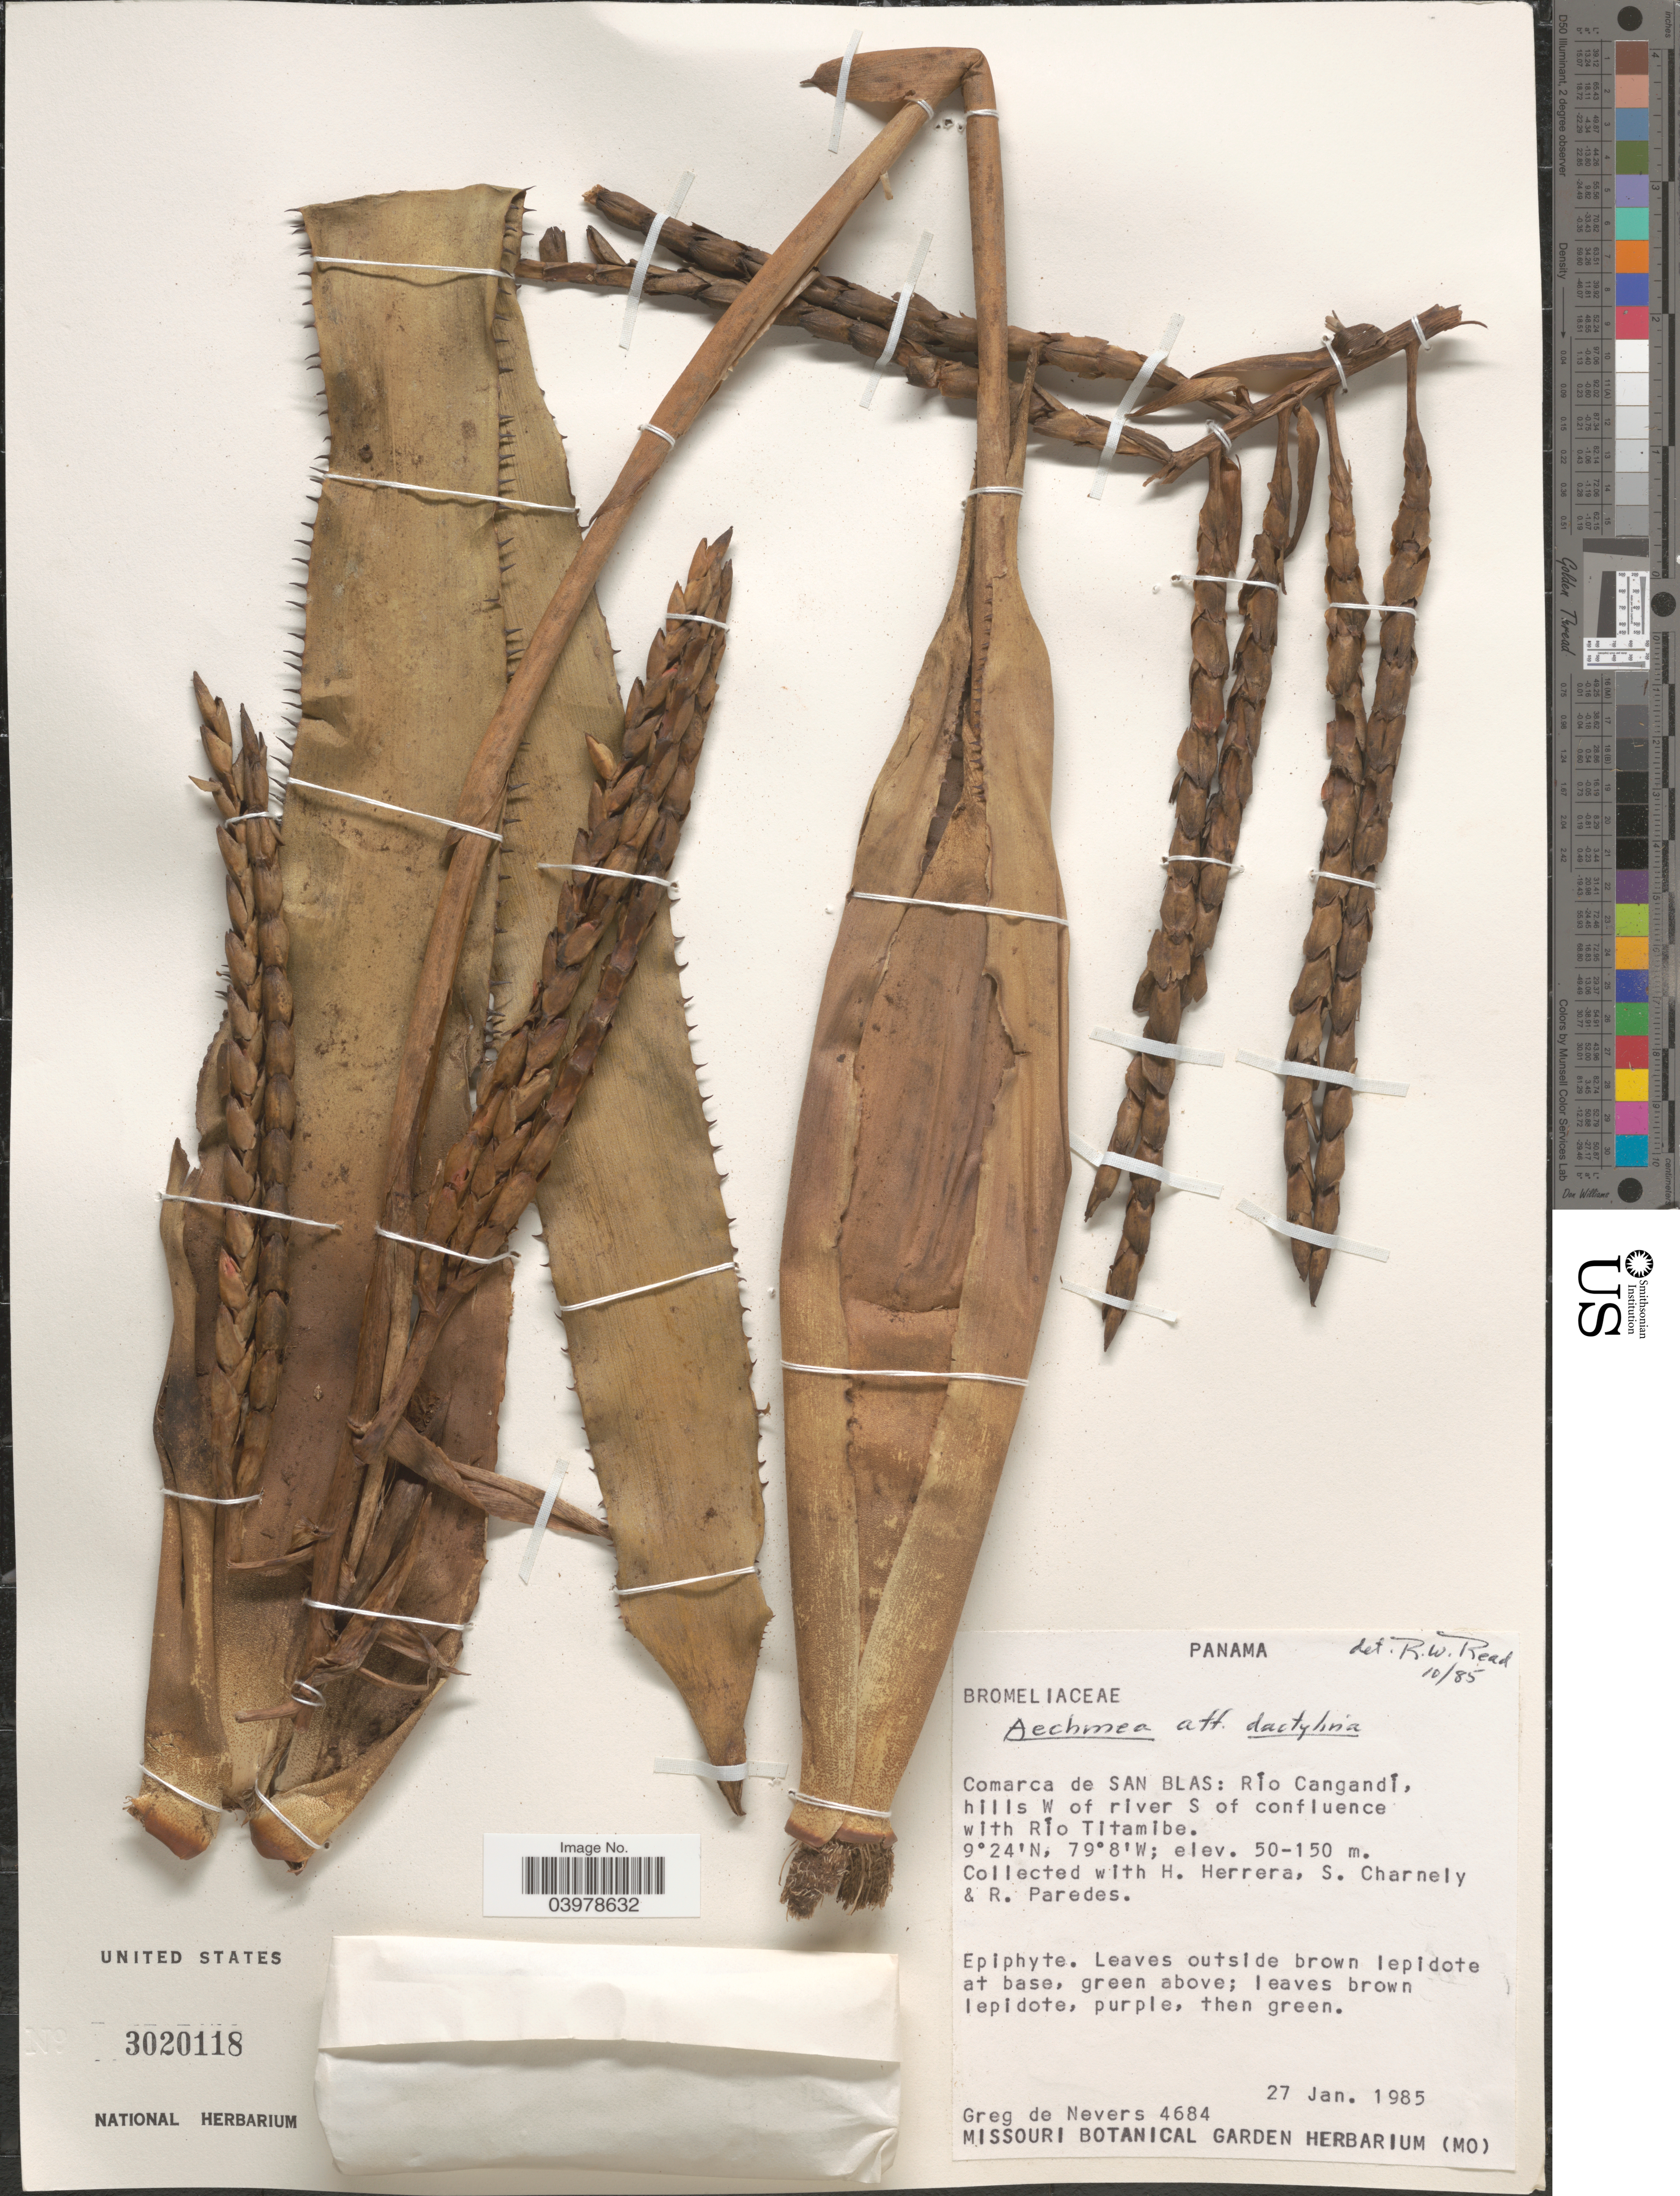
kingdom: Plantae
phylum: Tracheophyta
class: Liliopsida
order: Poales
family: Bromeliaceae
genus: Aechmea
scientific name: Aechmea dactylina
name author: Baker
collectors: G. Nevers, H. Herrera, S. Charnely & R. Paredes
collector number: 4684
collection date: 1985-01-27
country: Panama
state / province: Kuna Yala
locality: Comarca de San Blas: Río Cangandí, hills W of river S of confluence with Río Titamibe.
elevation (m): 50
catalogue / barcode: US 3020118